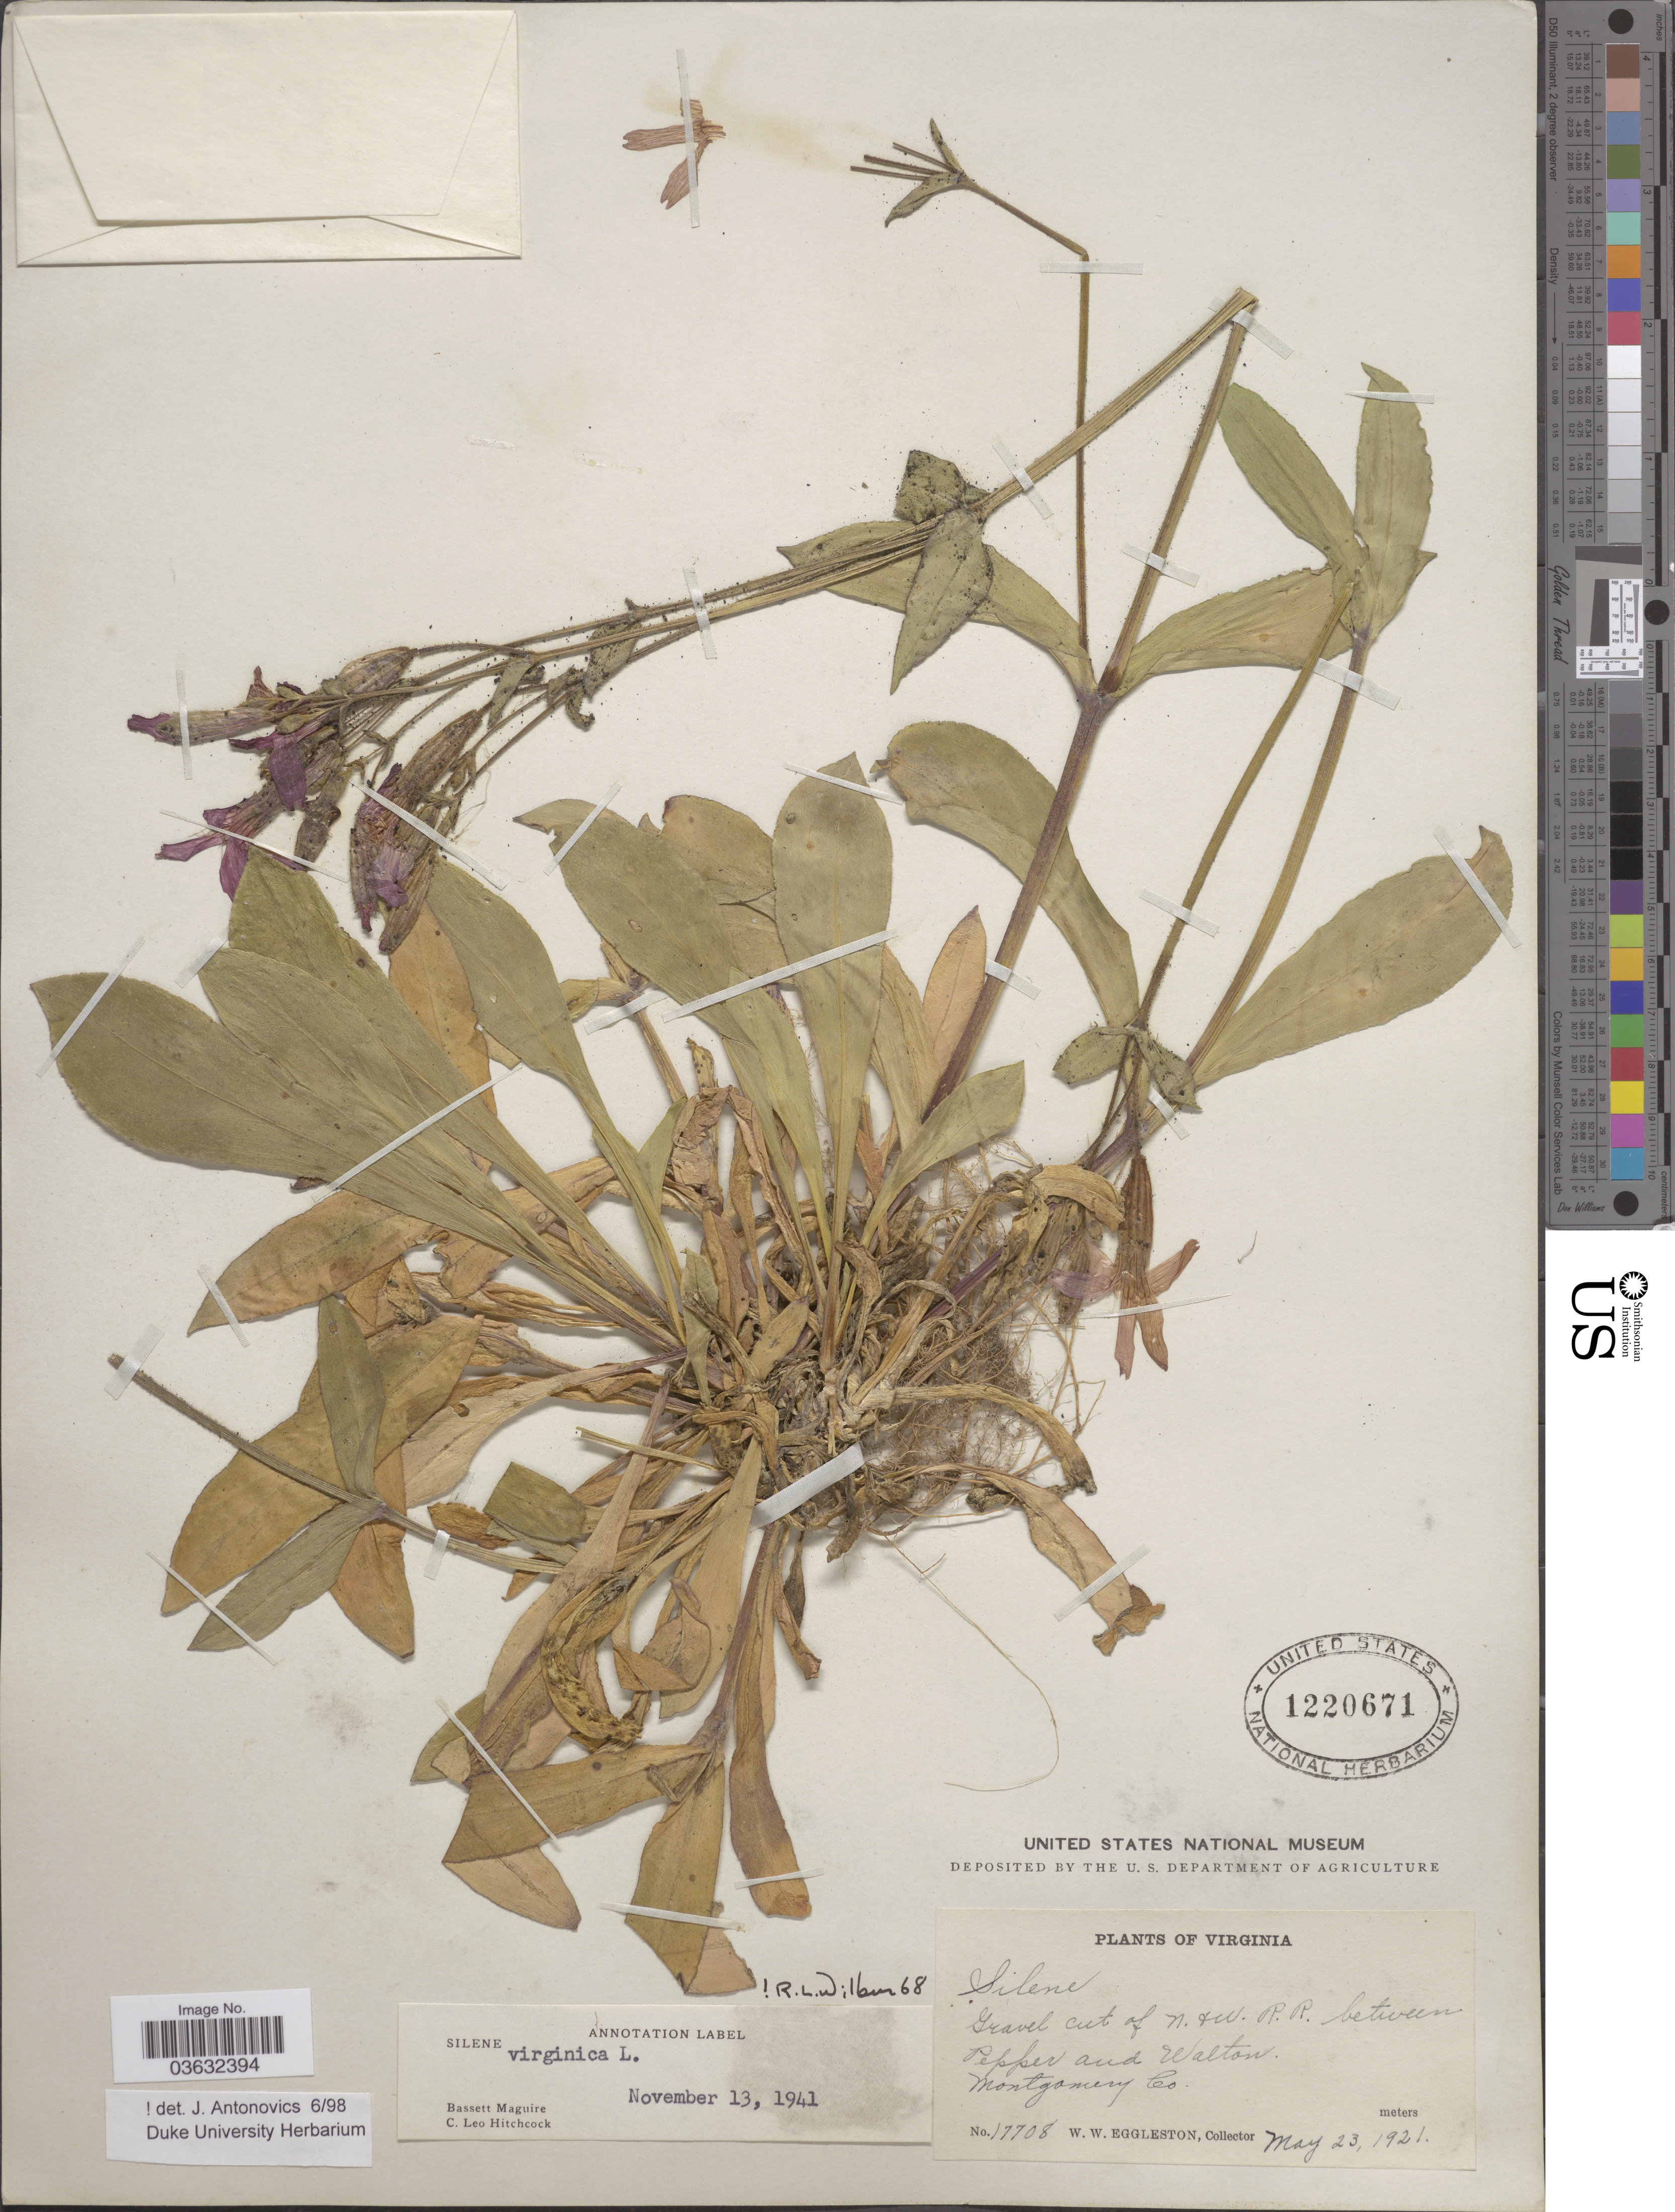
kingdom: Plantae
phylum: Tracheophyta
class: Magnoliopsida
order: Caryophyllales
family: Caryophyllaceae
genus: Silene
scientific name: Silene virginica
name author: L.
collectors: W. W. Eggleston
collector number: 17708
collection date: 1921-05-23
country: United States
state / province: Virginia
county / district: Montgomery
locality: Gravel cut of N. & W. R. R. between Pepper and Walton. Montgomery Co.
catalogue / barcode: US 1220671